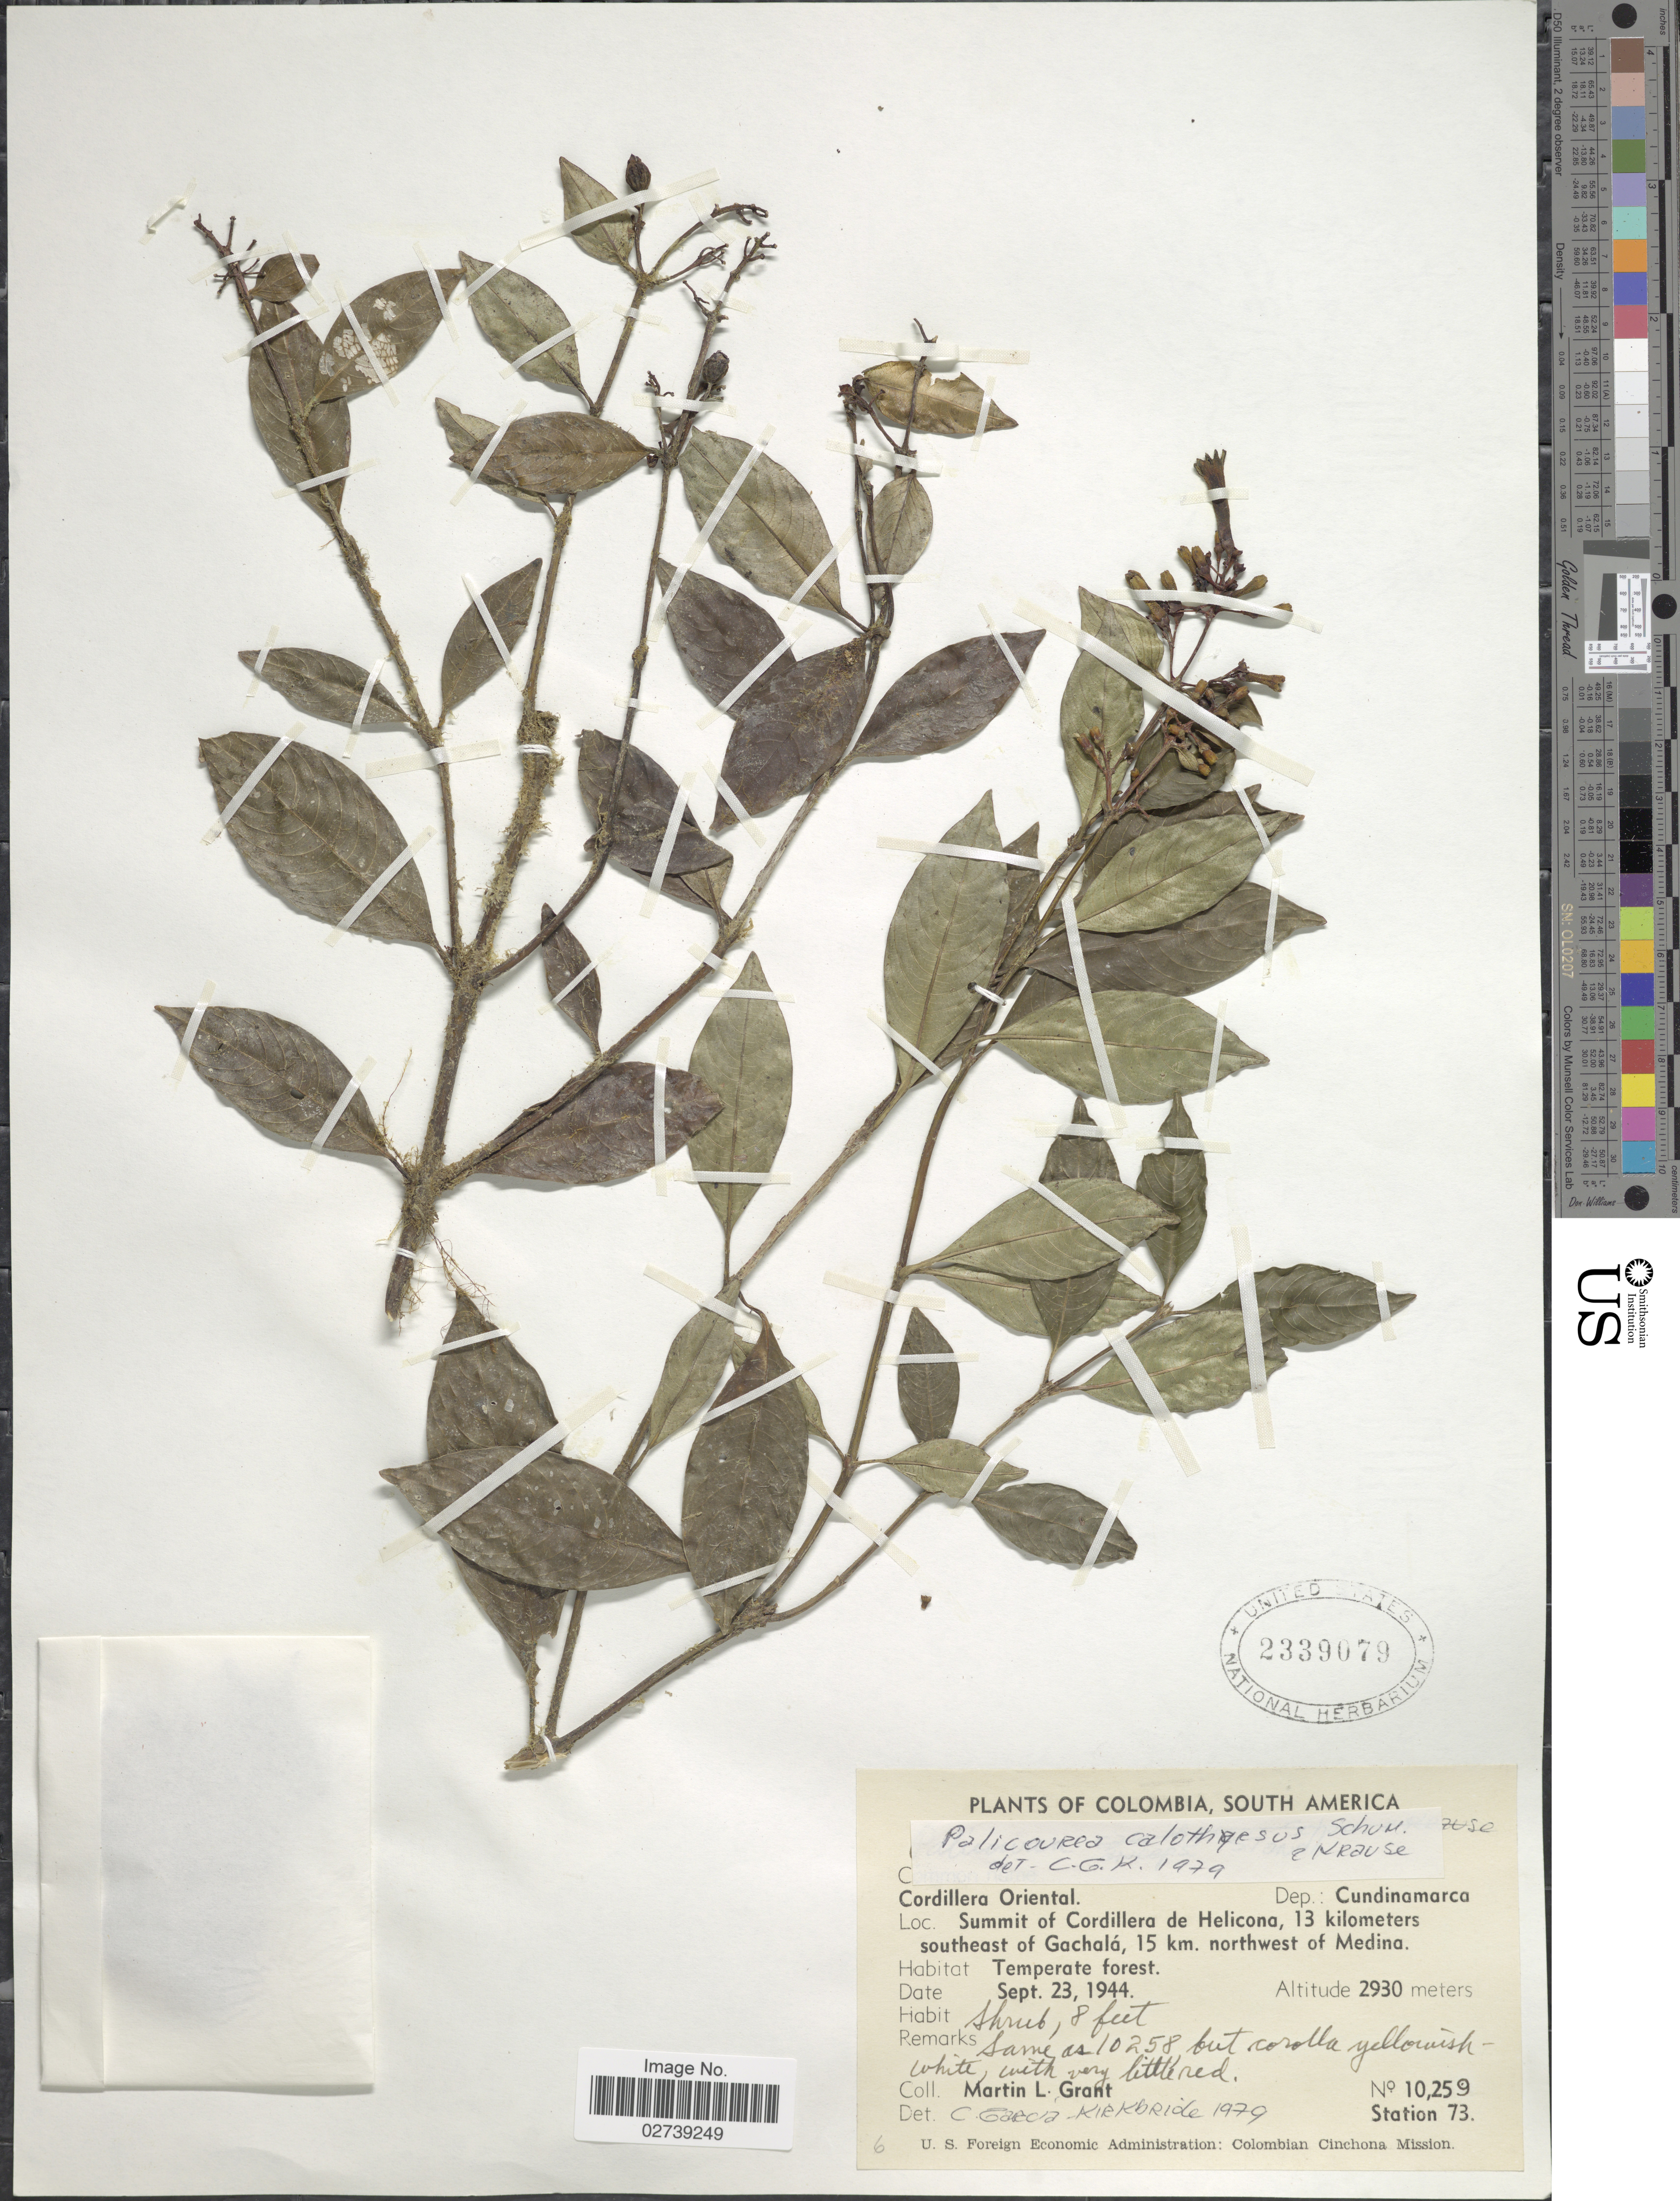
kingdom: Plantae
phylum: Tracheophyta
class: Magnoliopsida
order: Gentianales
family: Rubiaceae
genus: Palicourea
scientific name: Palicourea calothyrsus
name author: K. Schum. & K. Krause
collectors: M. L. Grant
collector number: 10259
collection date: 1944-09-23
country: Colombia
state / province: Cundinamarca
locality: Cordillera Oriental. Dep.: Cundinamarca. Summit of Cordillera de Helicona, 13 kilometers southeast of Gachalá, 15 km. northwest of Medina. Station 73.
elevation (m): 2930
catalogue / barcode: US 2339079